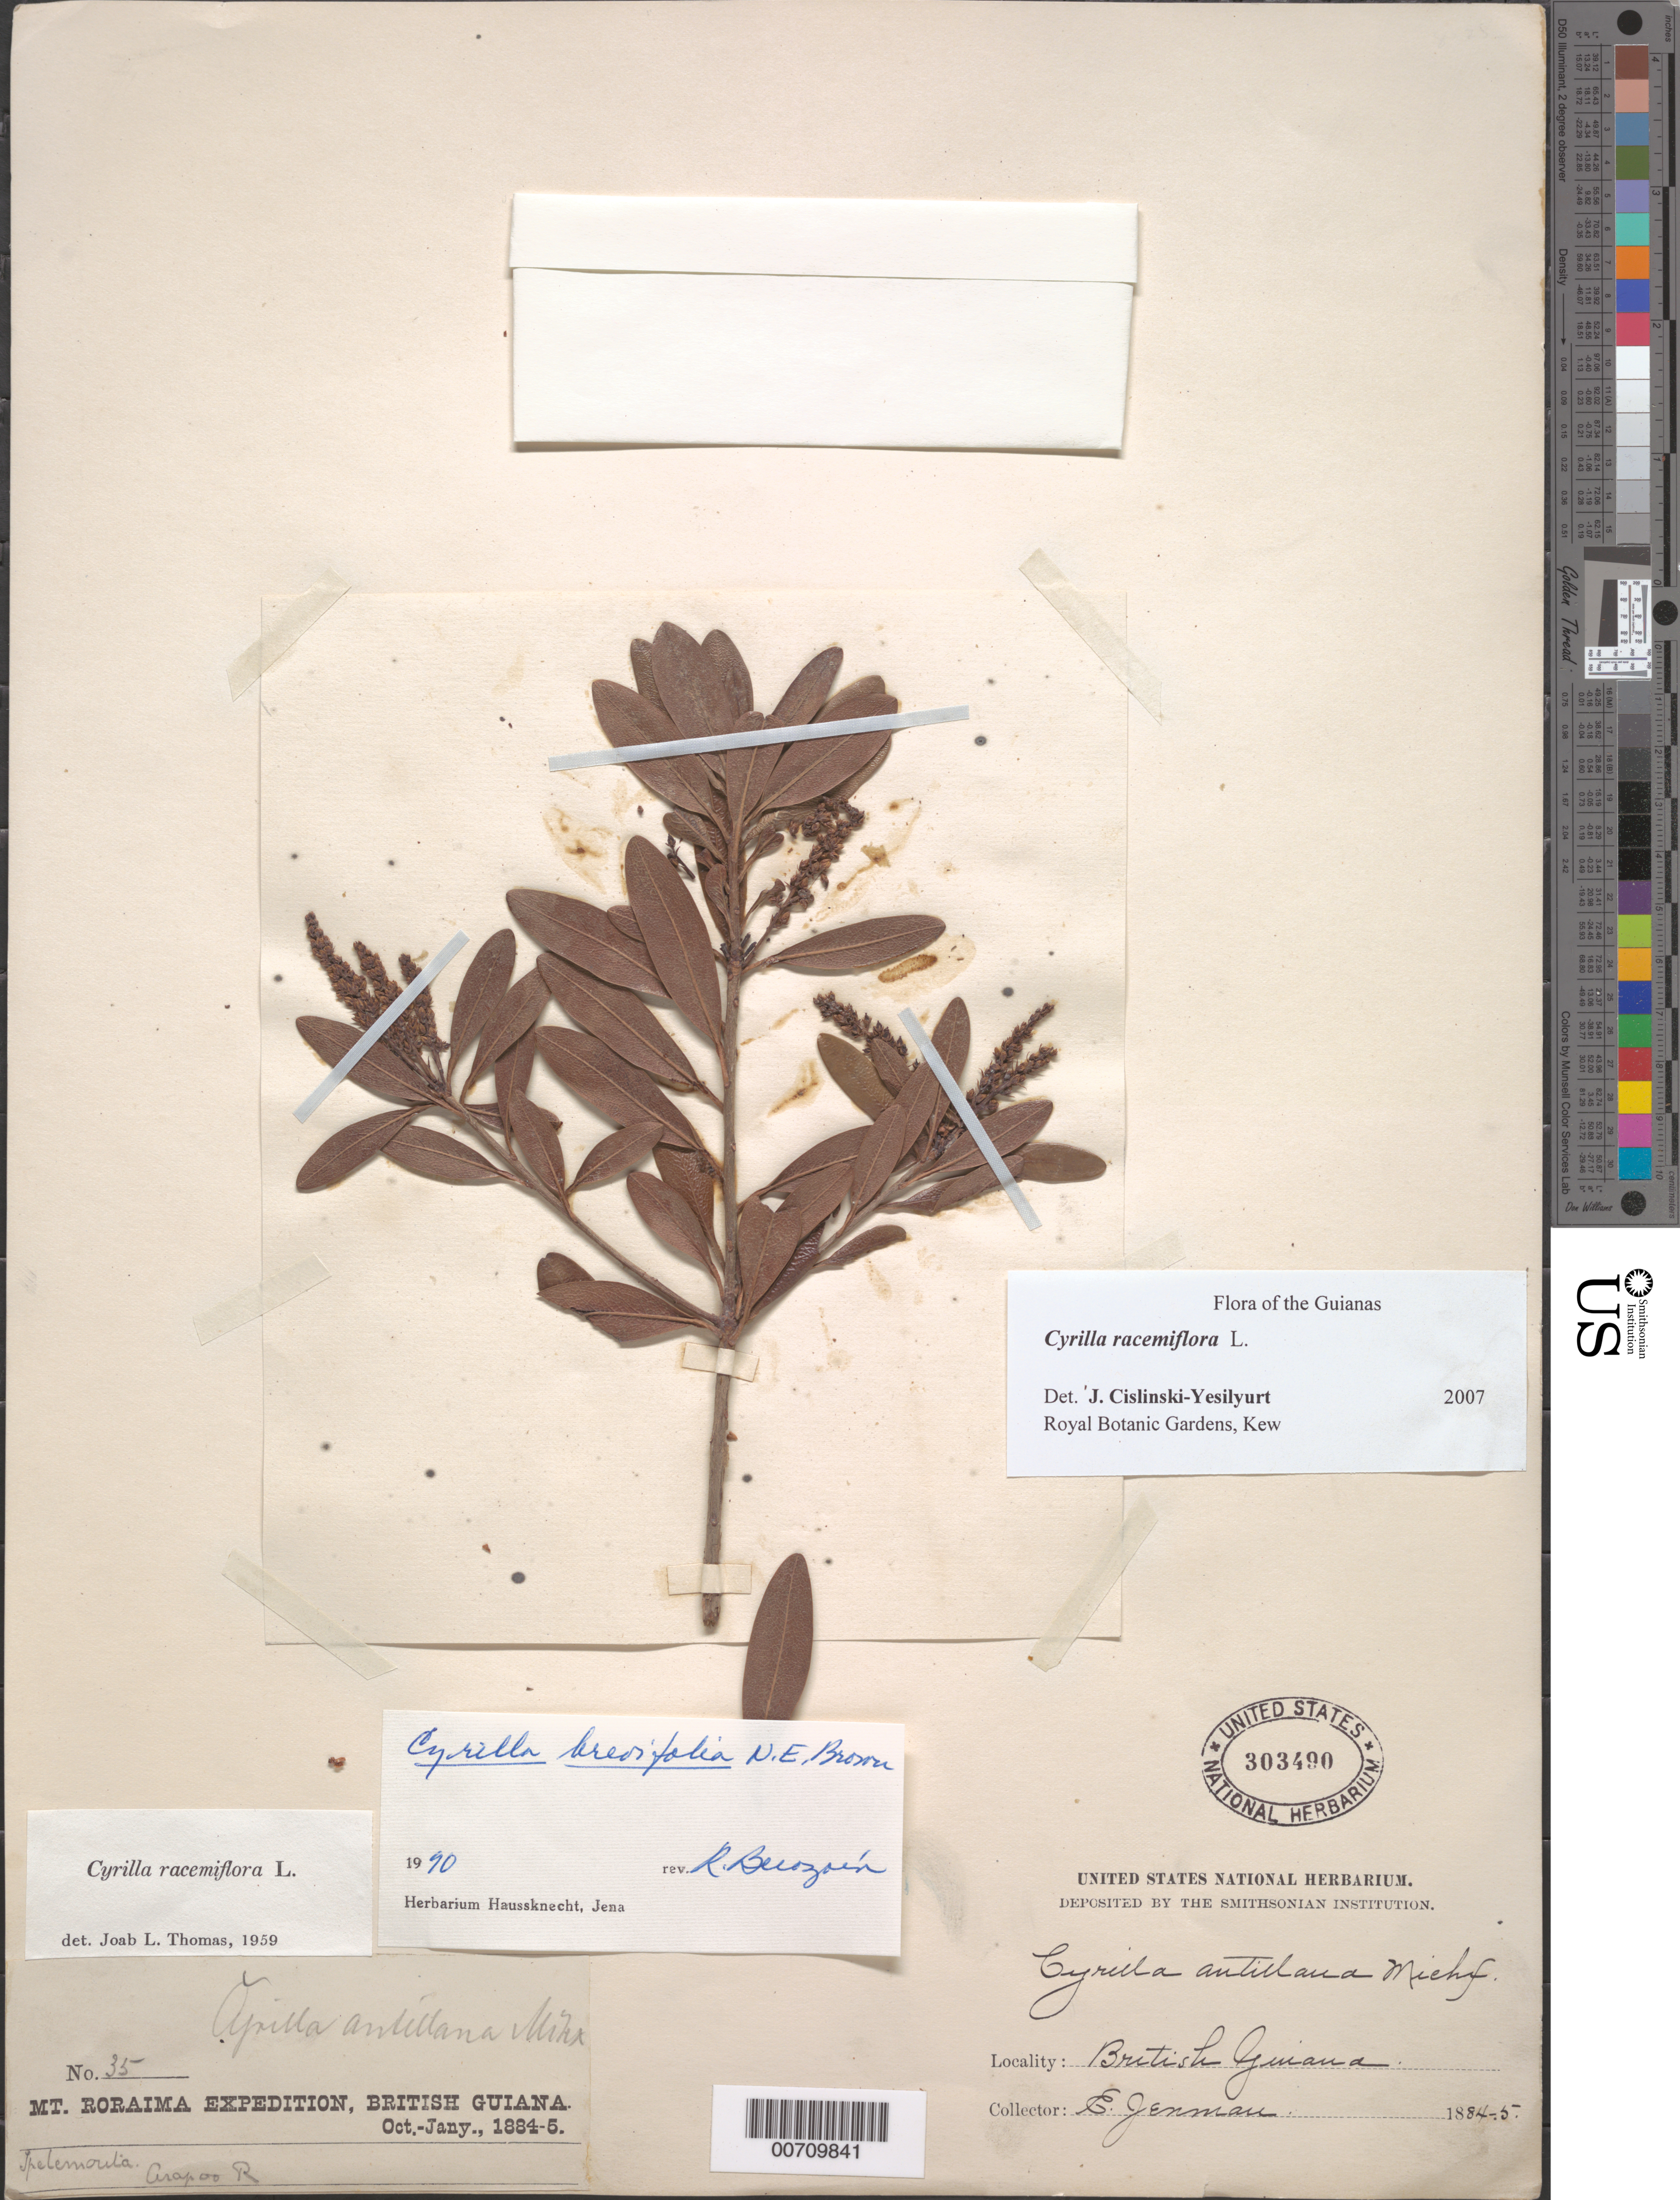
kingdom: Plantae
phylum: Tracheophyta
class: Magnoliopsida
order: Ericales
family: Cyrillaceae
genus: Cyrilla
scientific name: Cyrilla racemiflora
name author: L.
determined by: Yesilyurt, J. C.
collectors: G. S. Jenman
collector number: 35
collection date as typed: October 1884 to January 1885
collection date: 1884-10/1885-01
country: Guyana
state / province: Cuyuni-Mazaruni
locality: Mt. Roraima, Ipelemanta, Arapoo R.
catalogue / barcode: US 303490